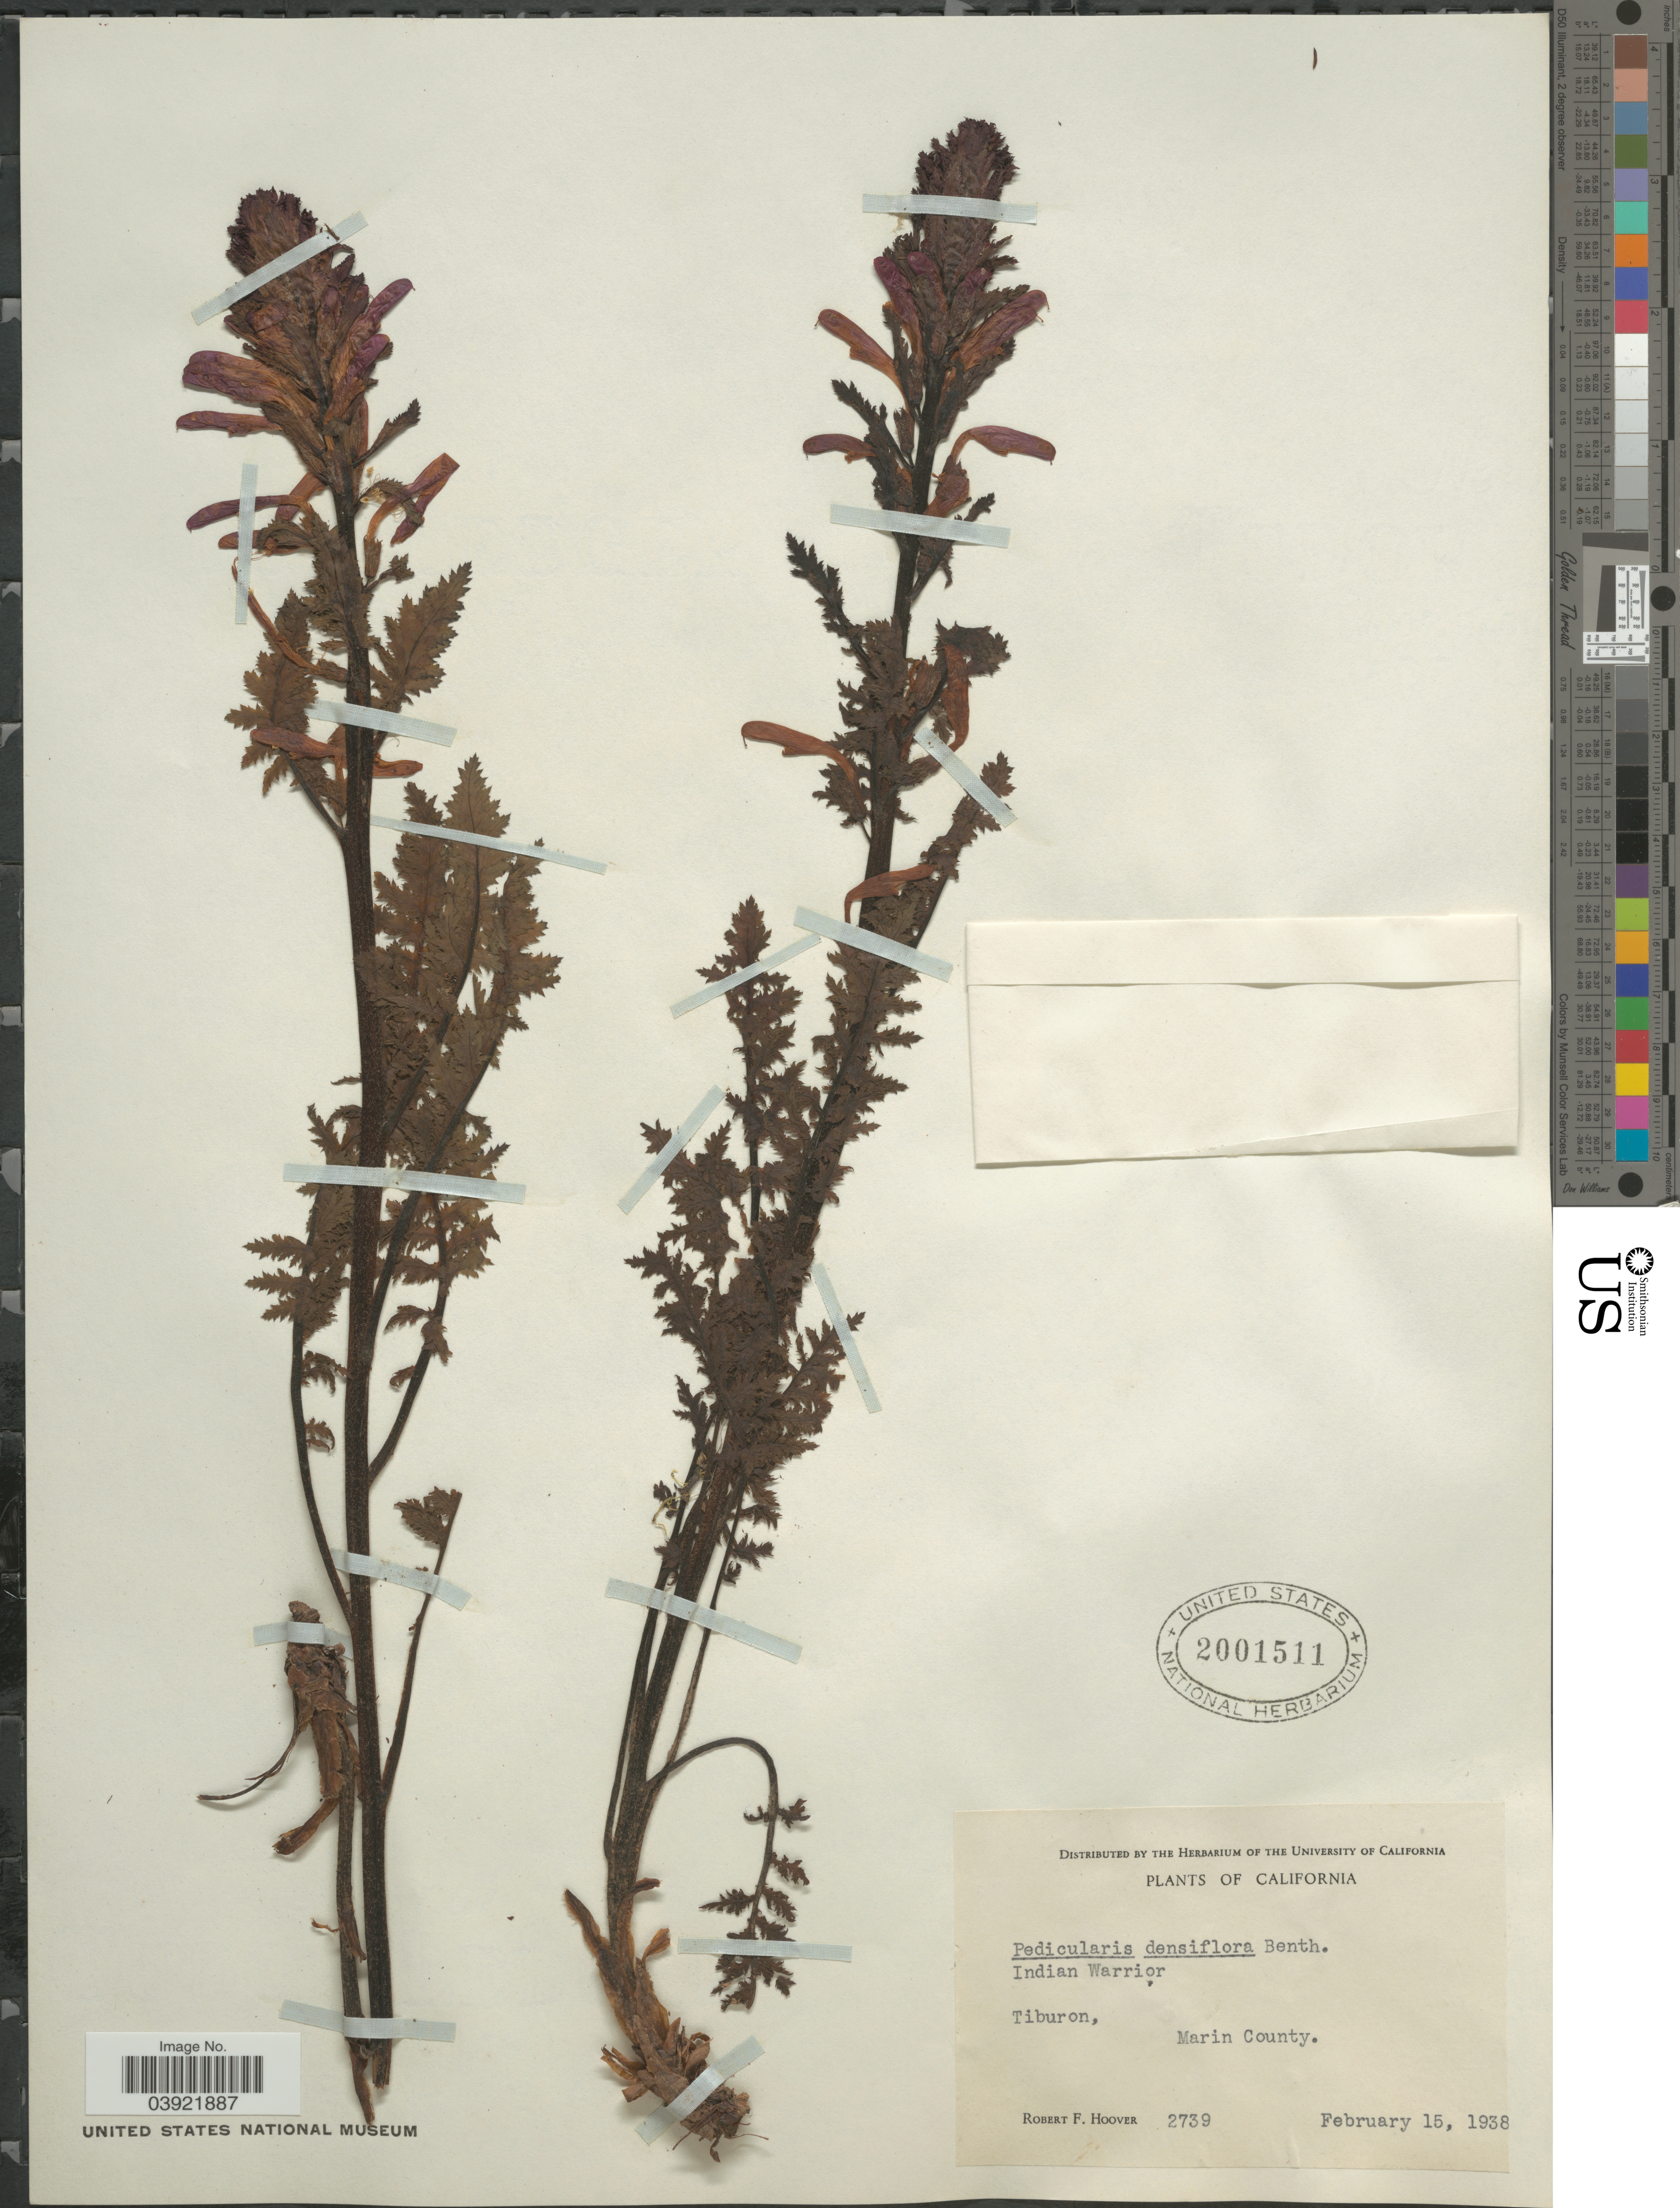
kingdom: Plantae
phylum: Tracheophyta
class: Magnoliopsida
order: Lamiales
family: Orobanchaceae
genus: Pedicularis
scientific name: Pedicularis densiflora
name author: Benth.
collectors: R. F. Hoover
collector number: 2739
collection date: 1938-02-15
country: United States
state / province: California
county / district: Marin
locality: Tiburon, Marin County.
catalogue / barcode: US 2001511